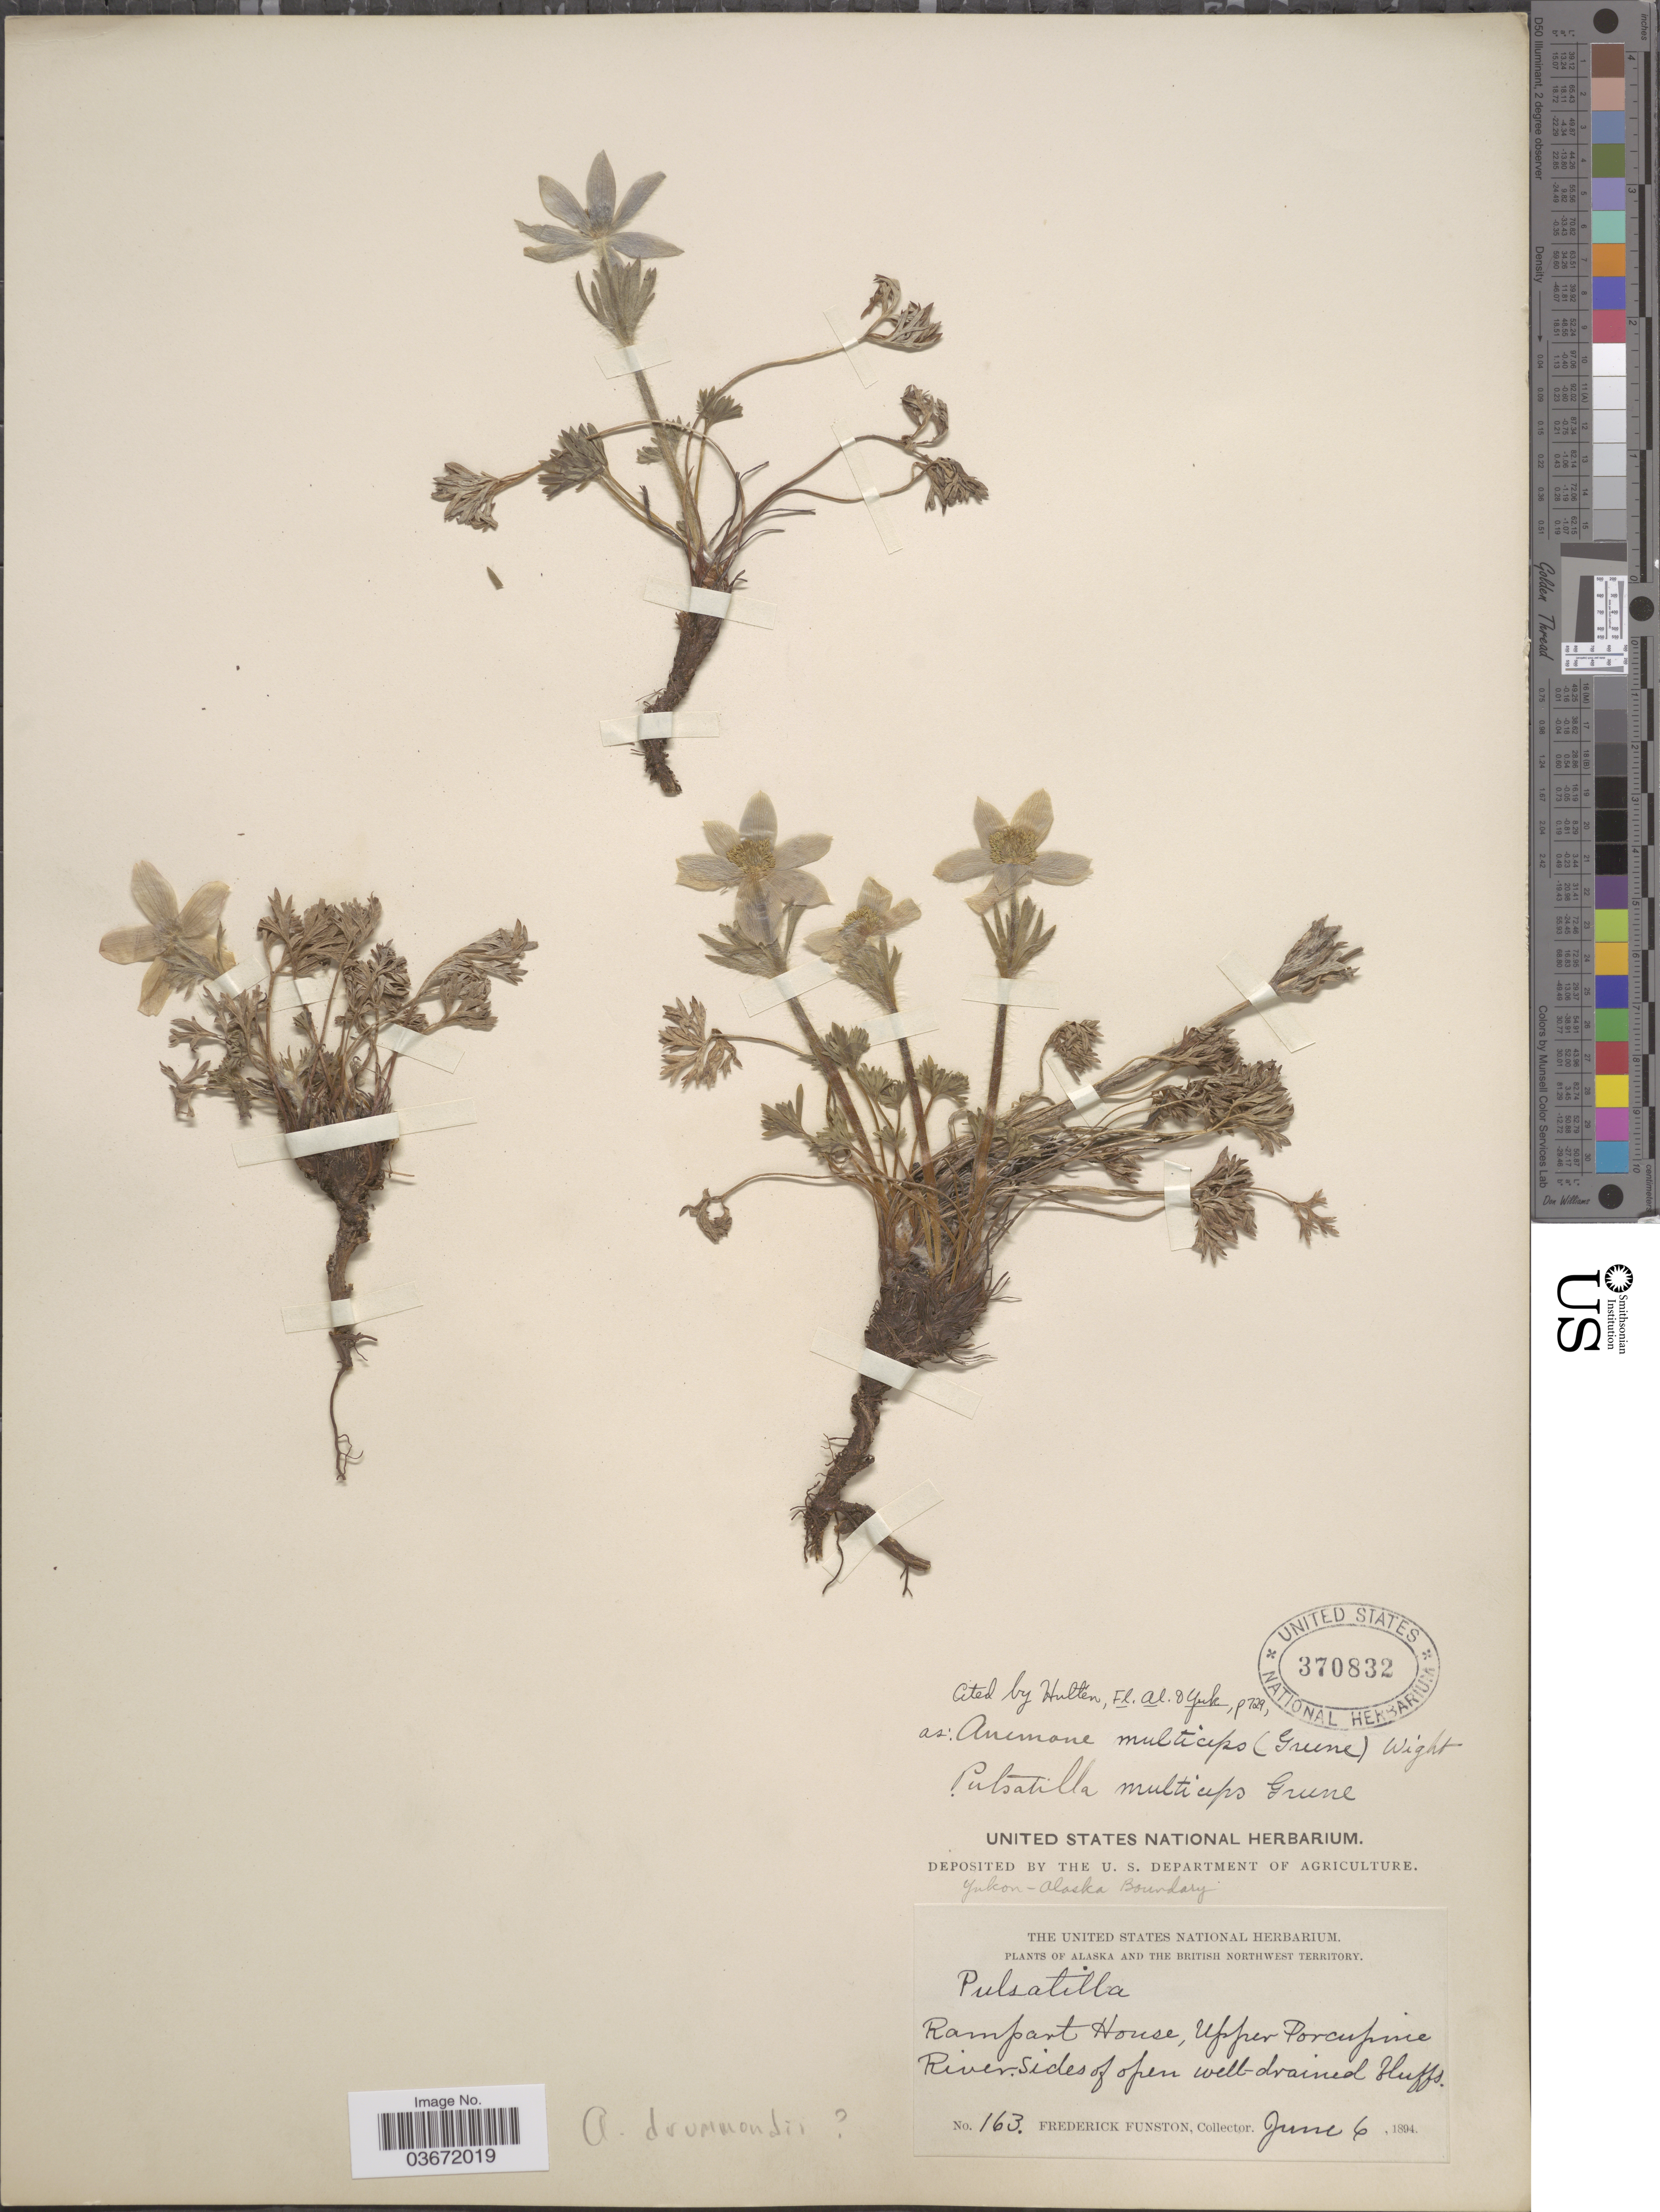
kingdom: Plantae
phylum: Tracheophyta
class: Magnoliopsida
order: Ranunculales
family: Ranunculaceae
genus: Anemone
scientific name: Anemone multiceps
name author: (Greene) Standl.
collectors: F. Funston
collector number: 163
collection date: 1894-06-06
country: Canada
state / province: Yukon Territory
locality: Alaska and the British Northwest Territory. Rampart House, Upper Porcupine River, Sides of open well-drained bluffs.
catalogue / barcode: US 370832